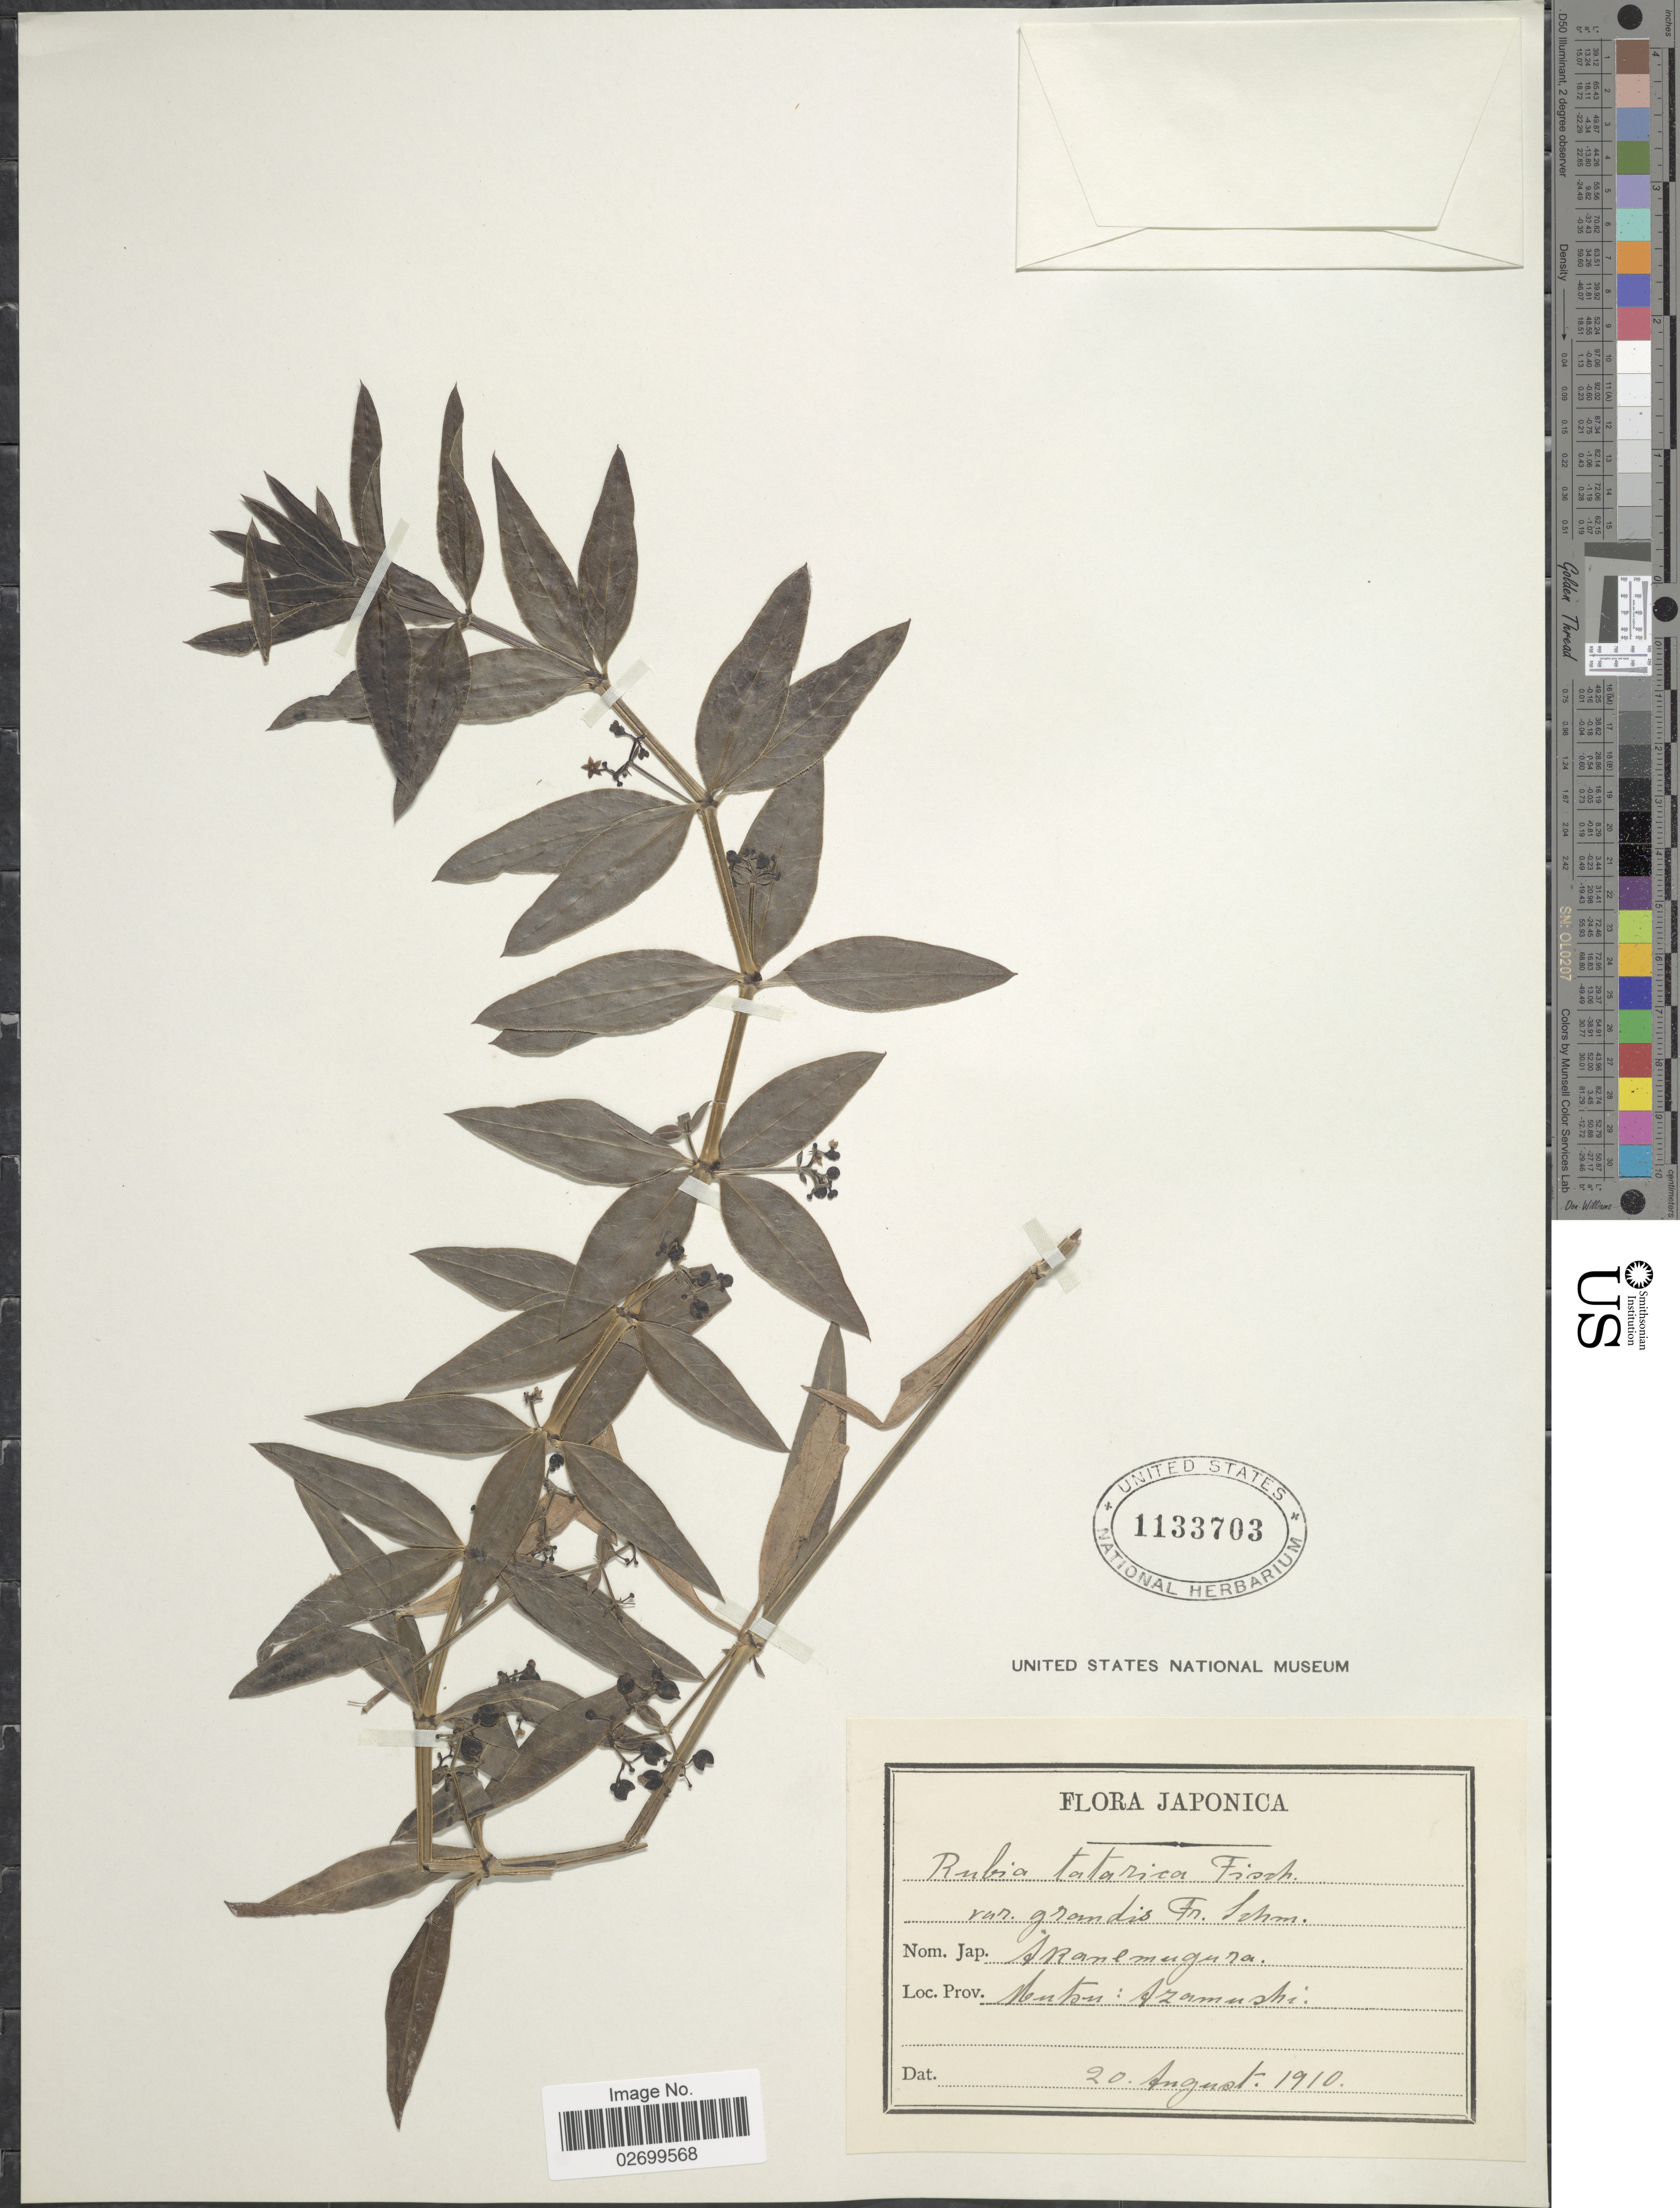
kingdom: Plantae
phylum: Tracheophyta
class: Magnoliopsida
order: Gentianales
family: Rubiaceae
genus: Rubia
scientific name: Rubia tatarica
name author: (Trevir.) F. Schmidt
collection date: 1910-08-20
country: Japan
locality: Japonica, Mutsu: Asamushi.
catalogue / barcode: US 1133703